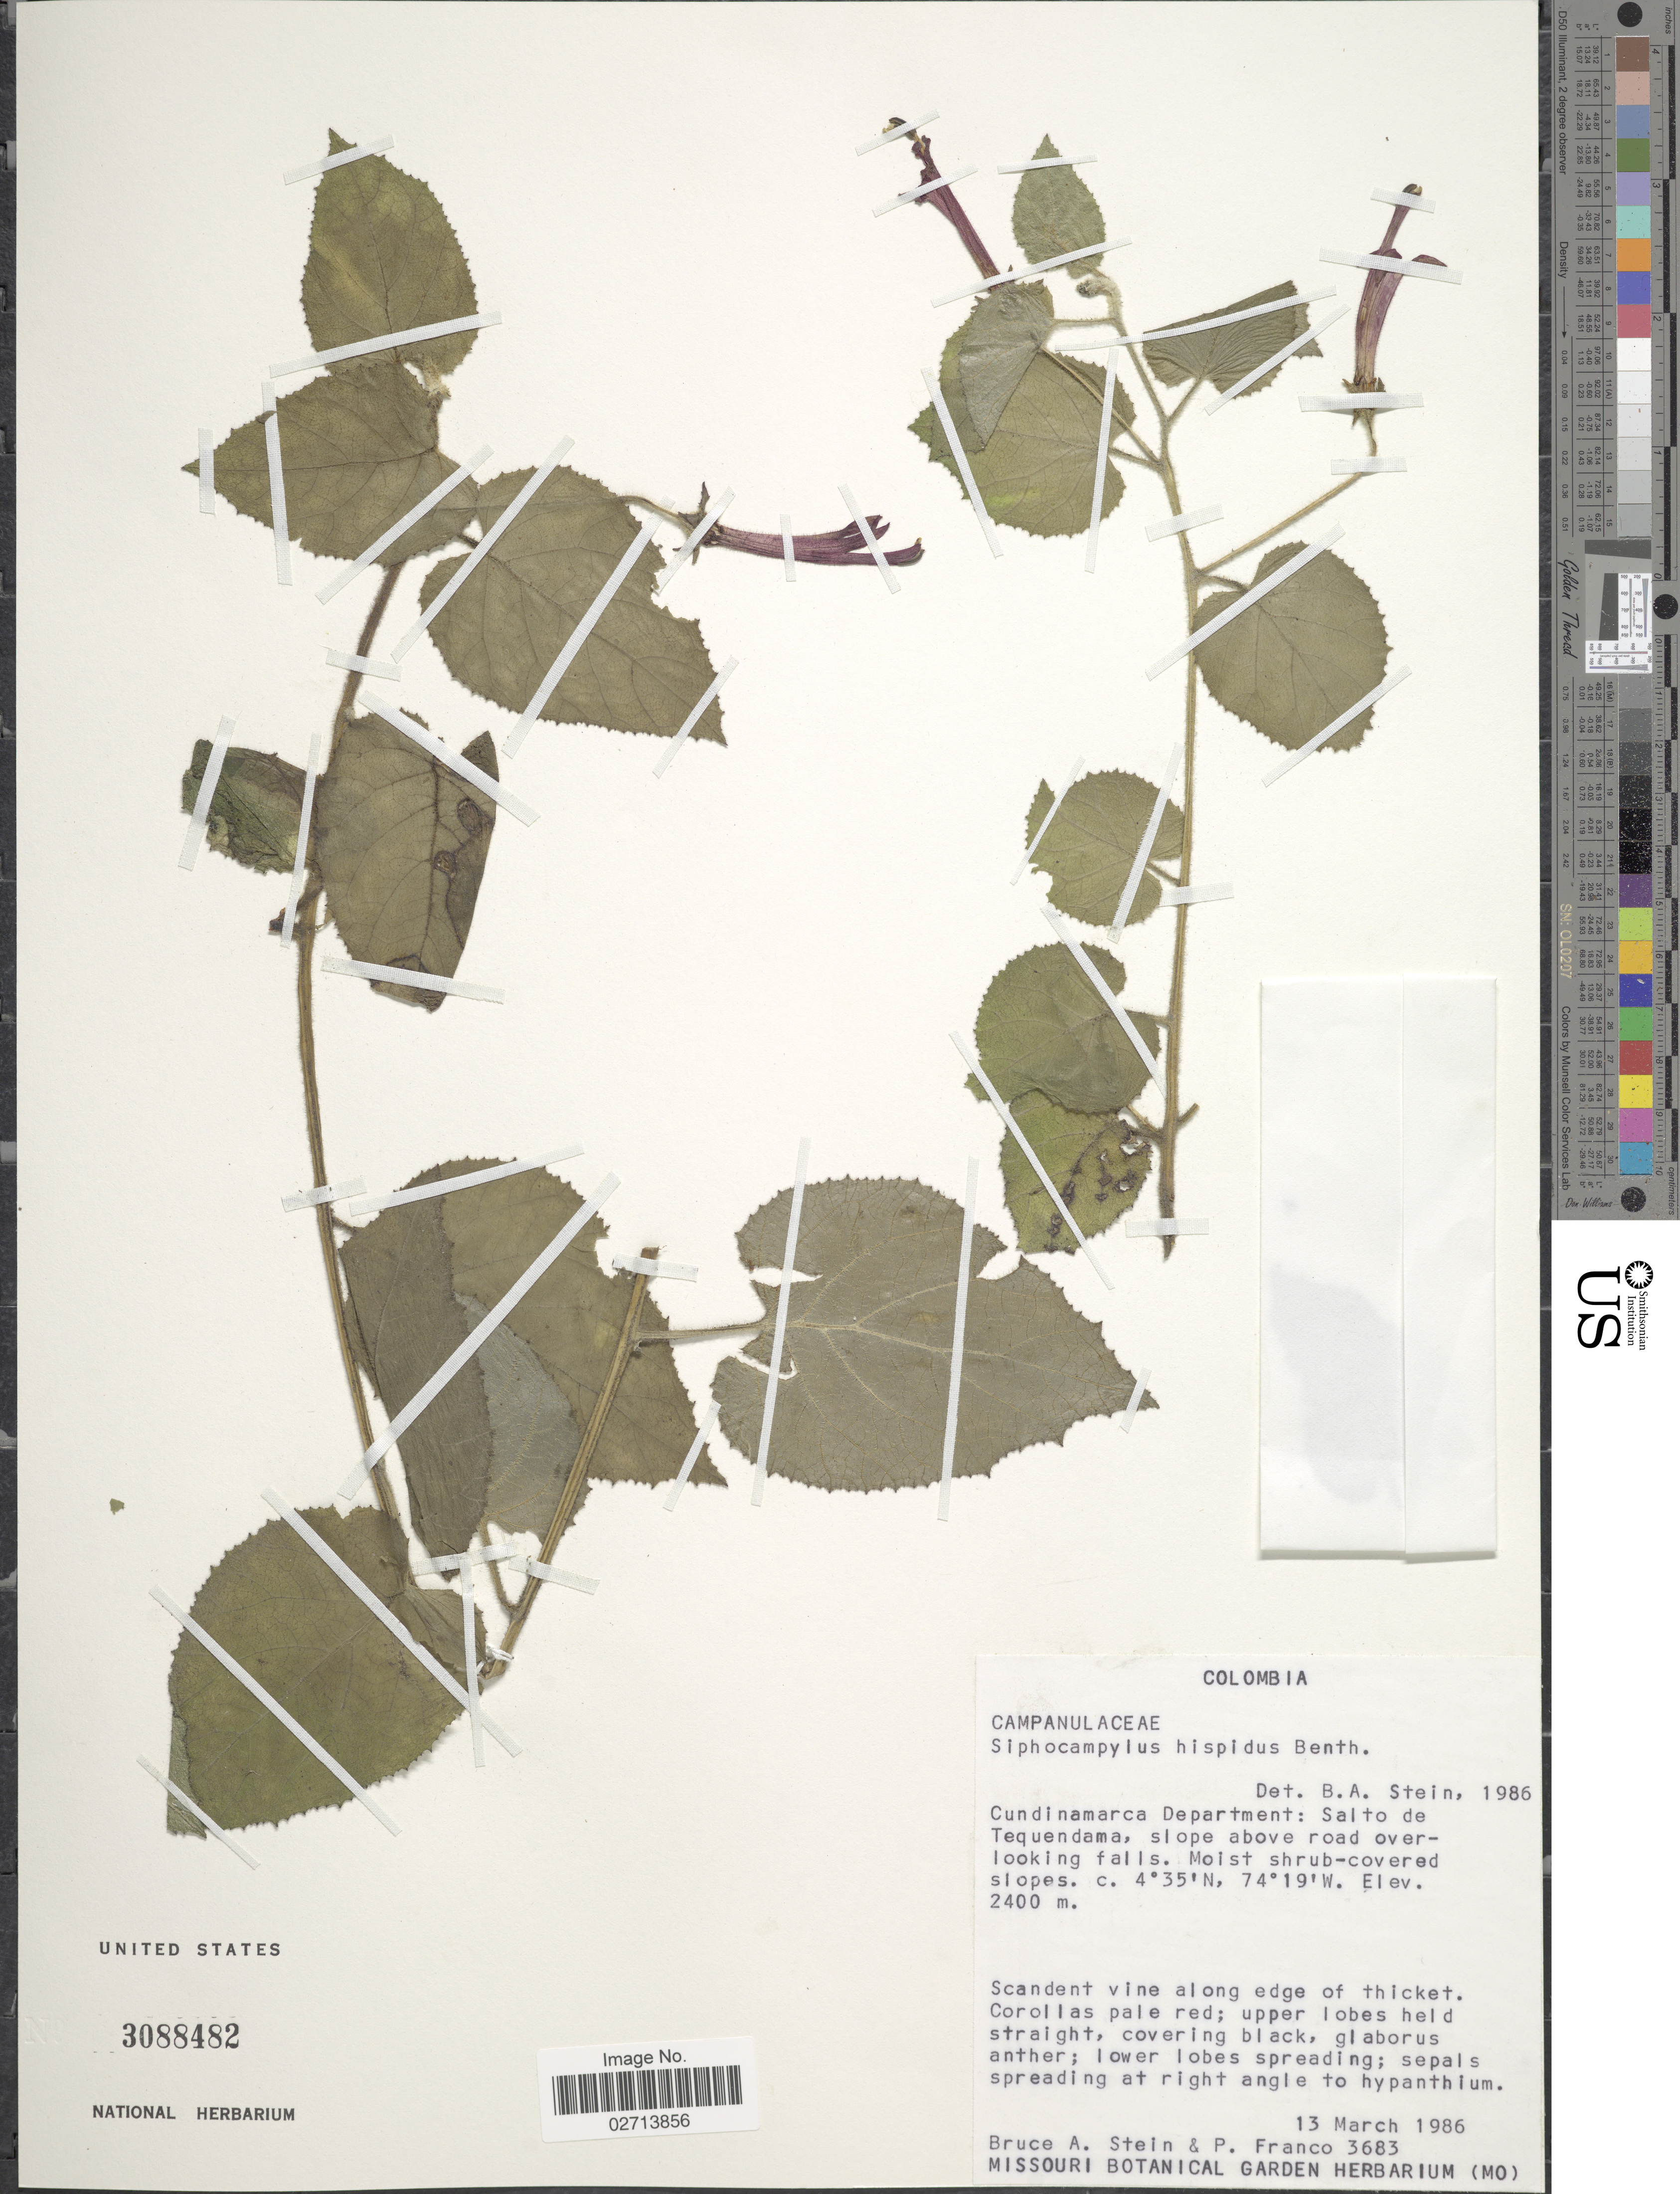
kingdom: Plantae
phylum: Tracheophyta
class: Magnoliopsida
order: Asterales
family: Campanulaceae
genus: Siphocampylus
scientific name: Siphocampylus hispidus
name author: Benth.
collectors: B. A. Stein & P. Franco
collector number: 3683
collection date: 1986-03-13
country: Colombia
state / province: Cundinamarca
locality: Cundinamarca Department: Salto de Tequendama, slope above road overlooking falls.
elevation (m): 2400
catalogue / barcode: US 3088482